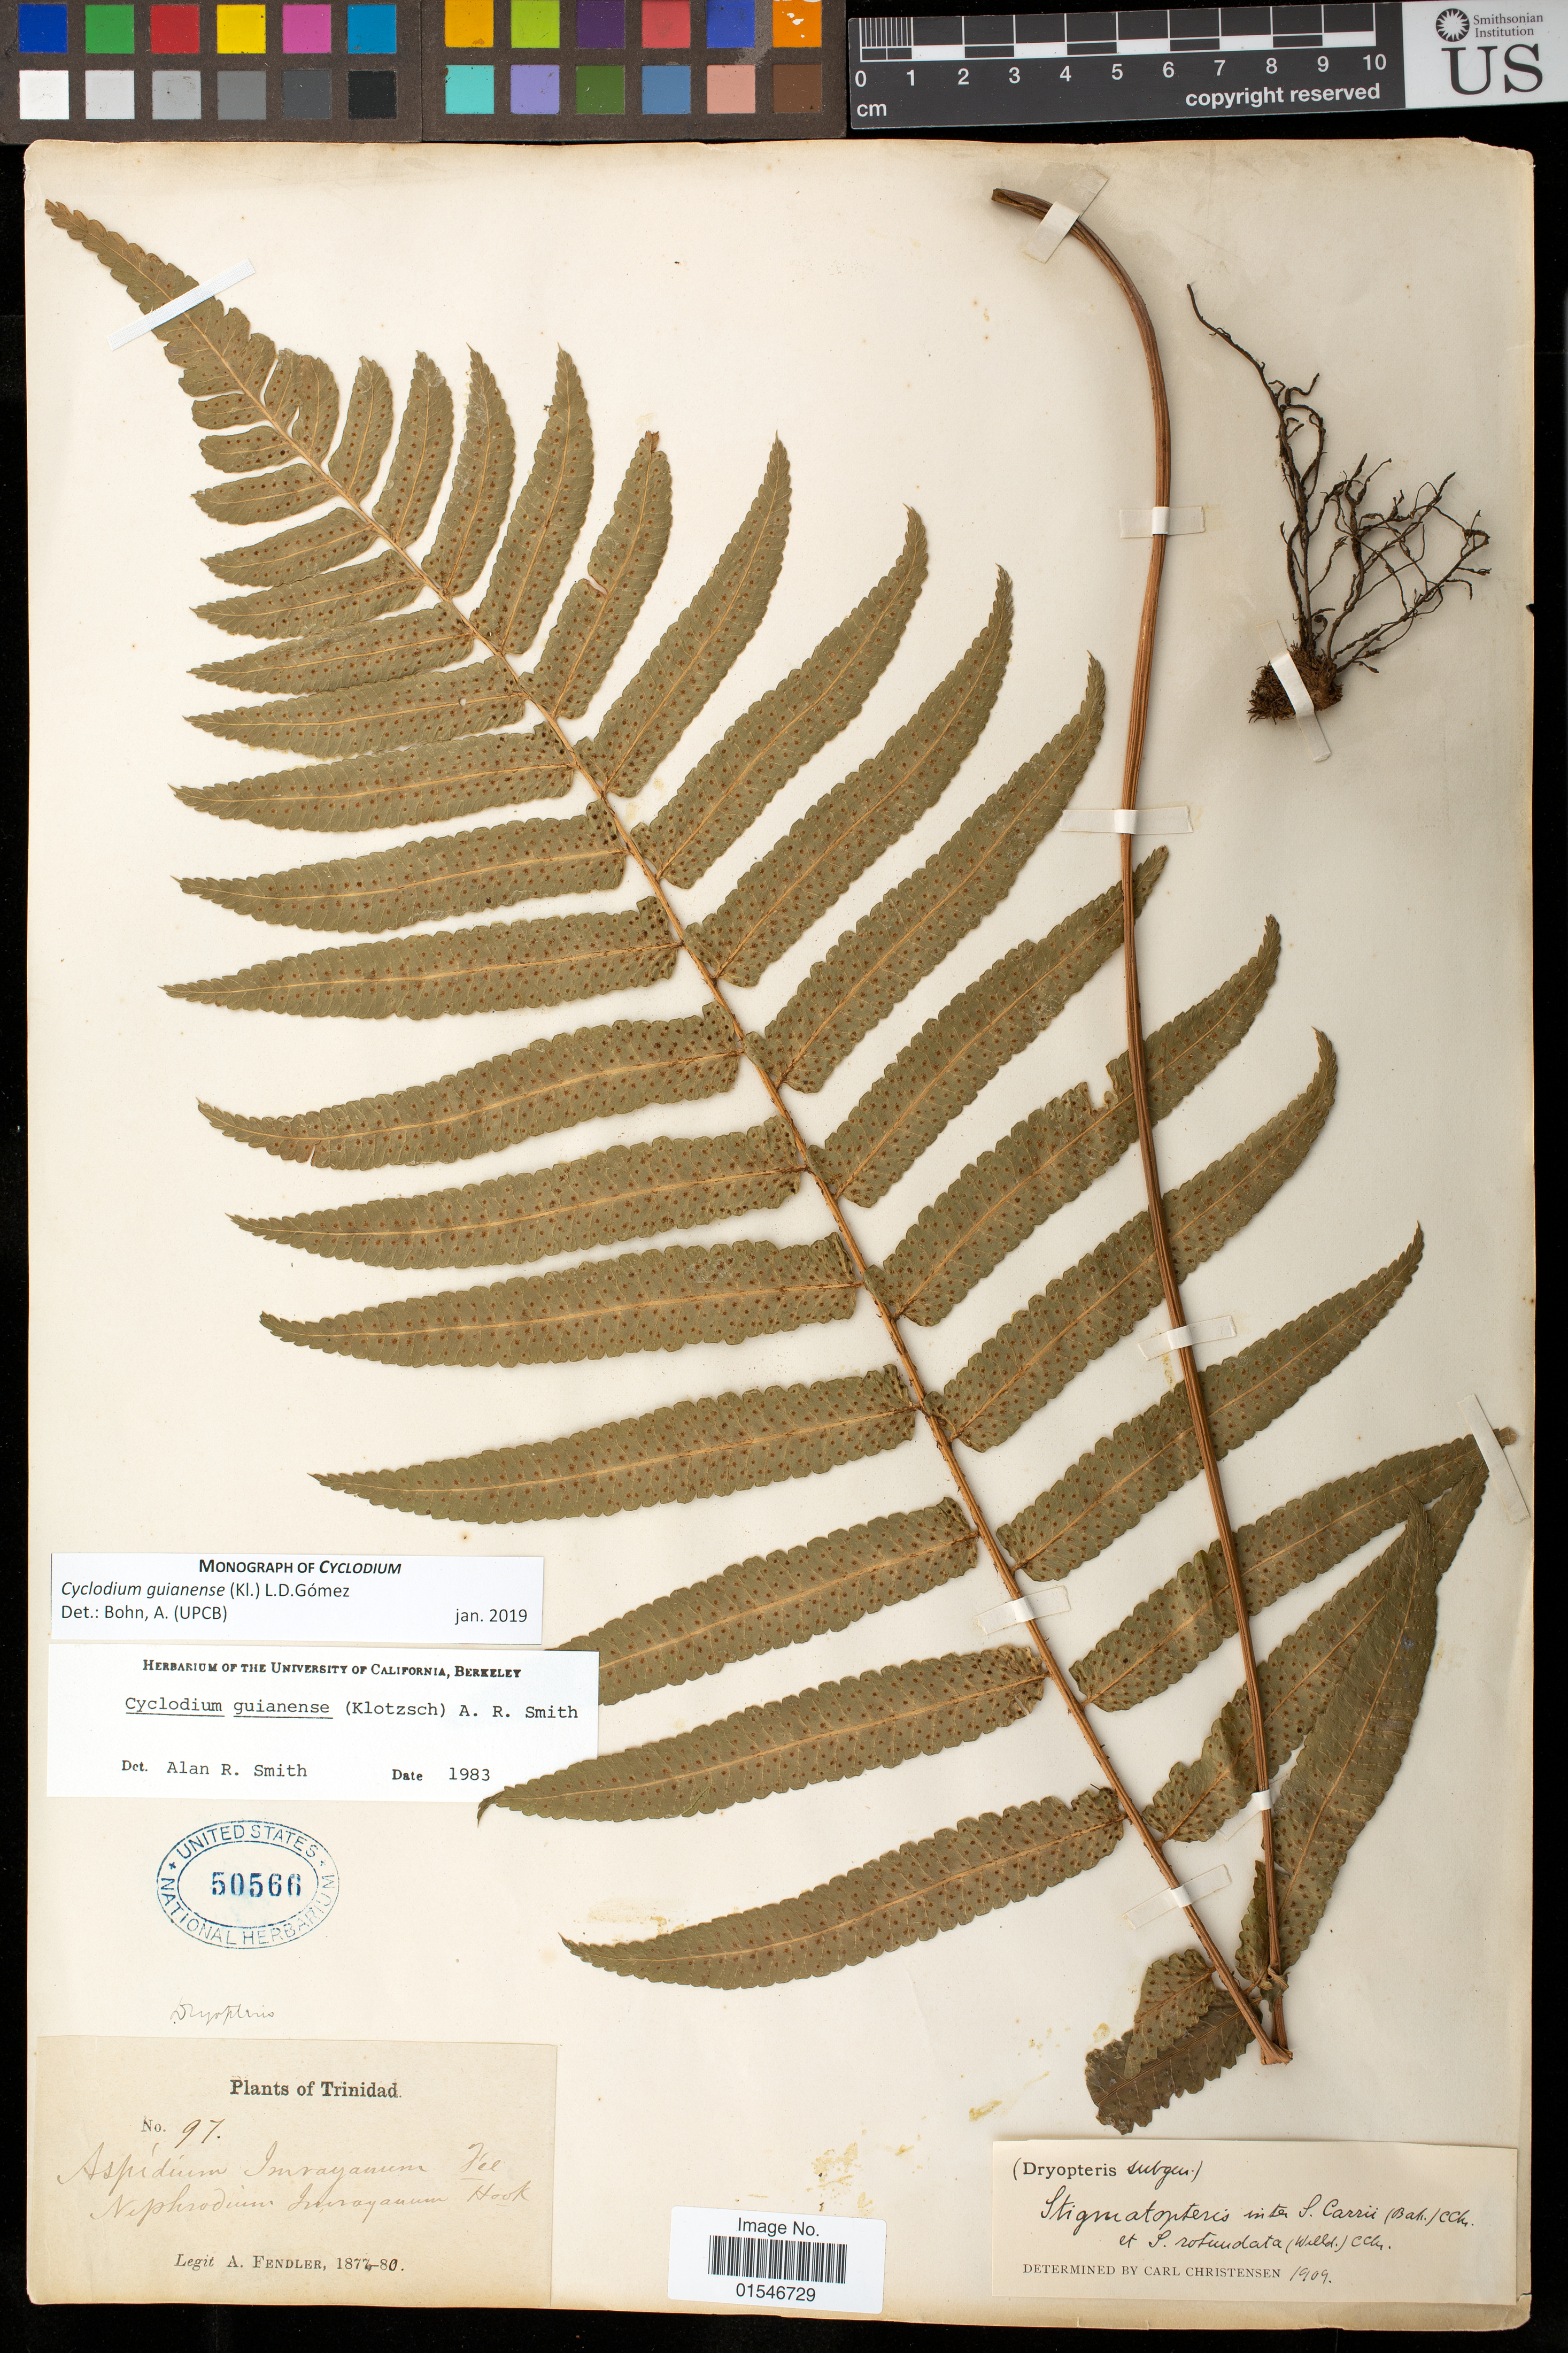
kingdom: Plantae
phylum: Tracheophyta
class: Polypodiopsida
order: Polypodiales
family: Dryopteridaceae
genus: Cyclodium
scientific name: Cyclodium guianense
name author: (Klotzsch) van der Werff ex L.D. Gómez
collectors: A. Fendler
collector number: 97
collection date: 1877/1880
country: Trinidad and Tobago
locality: Trinidad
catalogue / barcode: US 50566